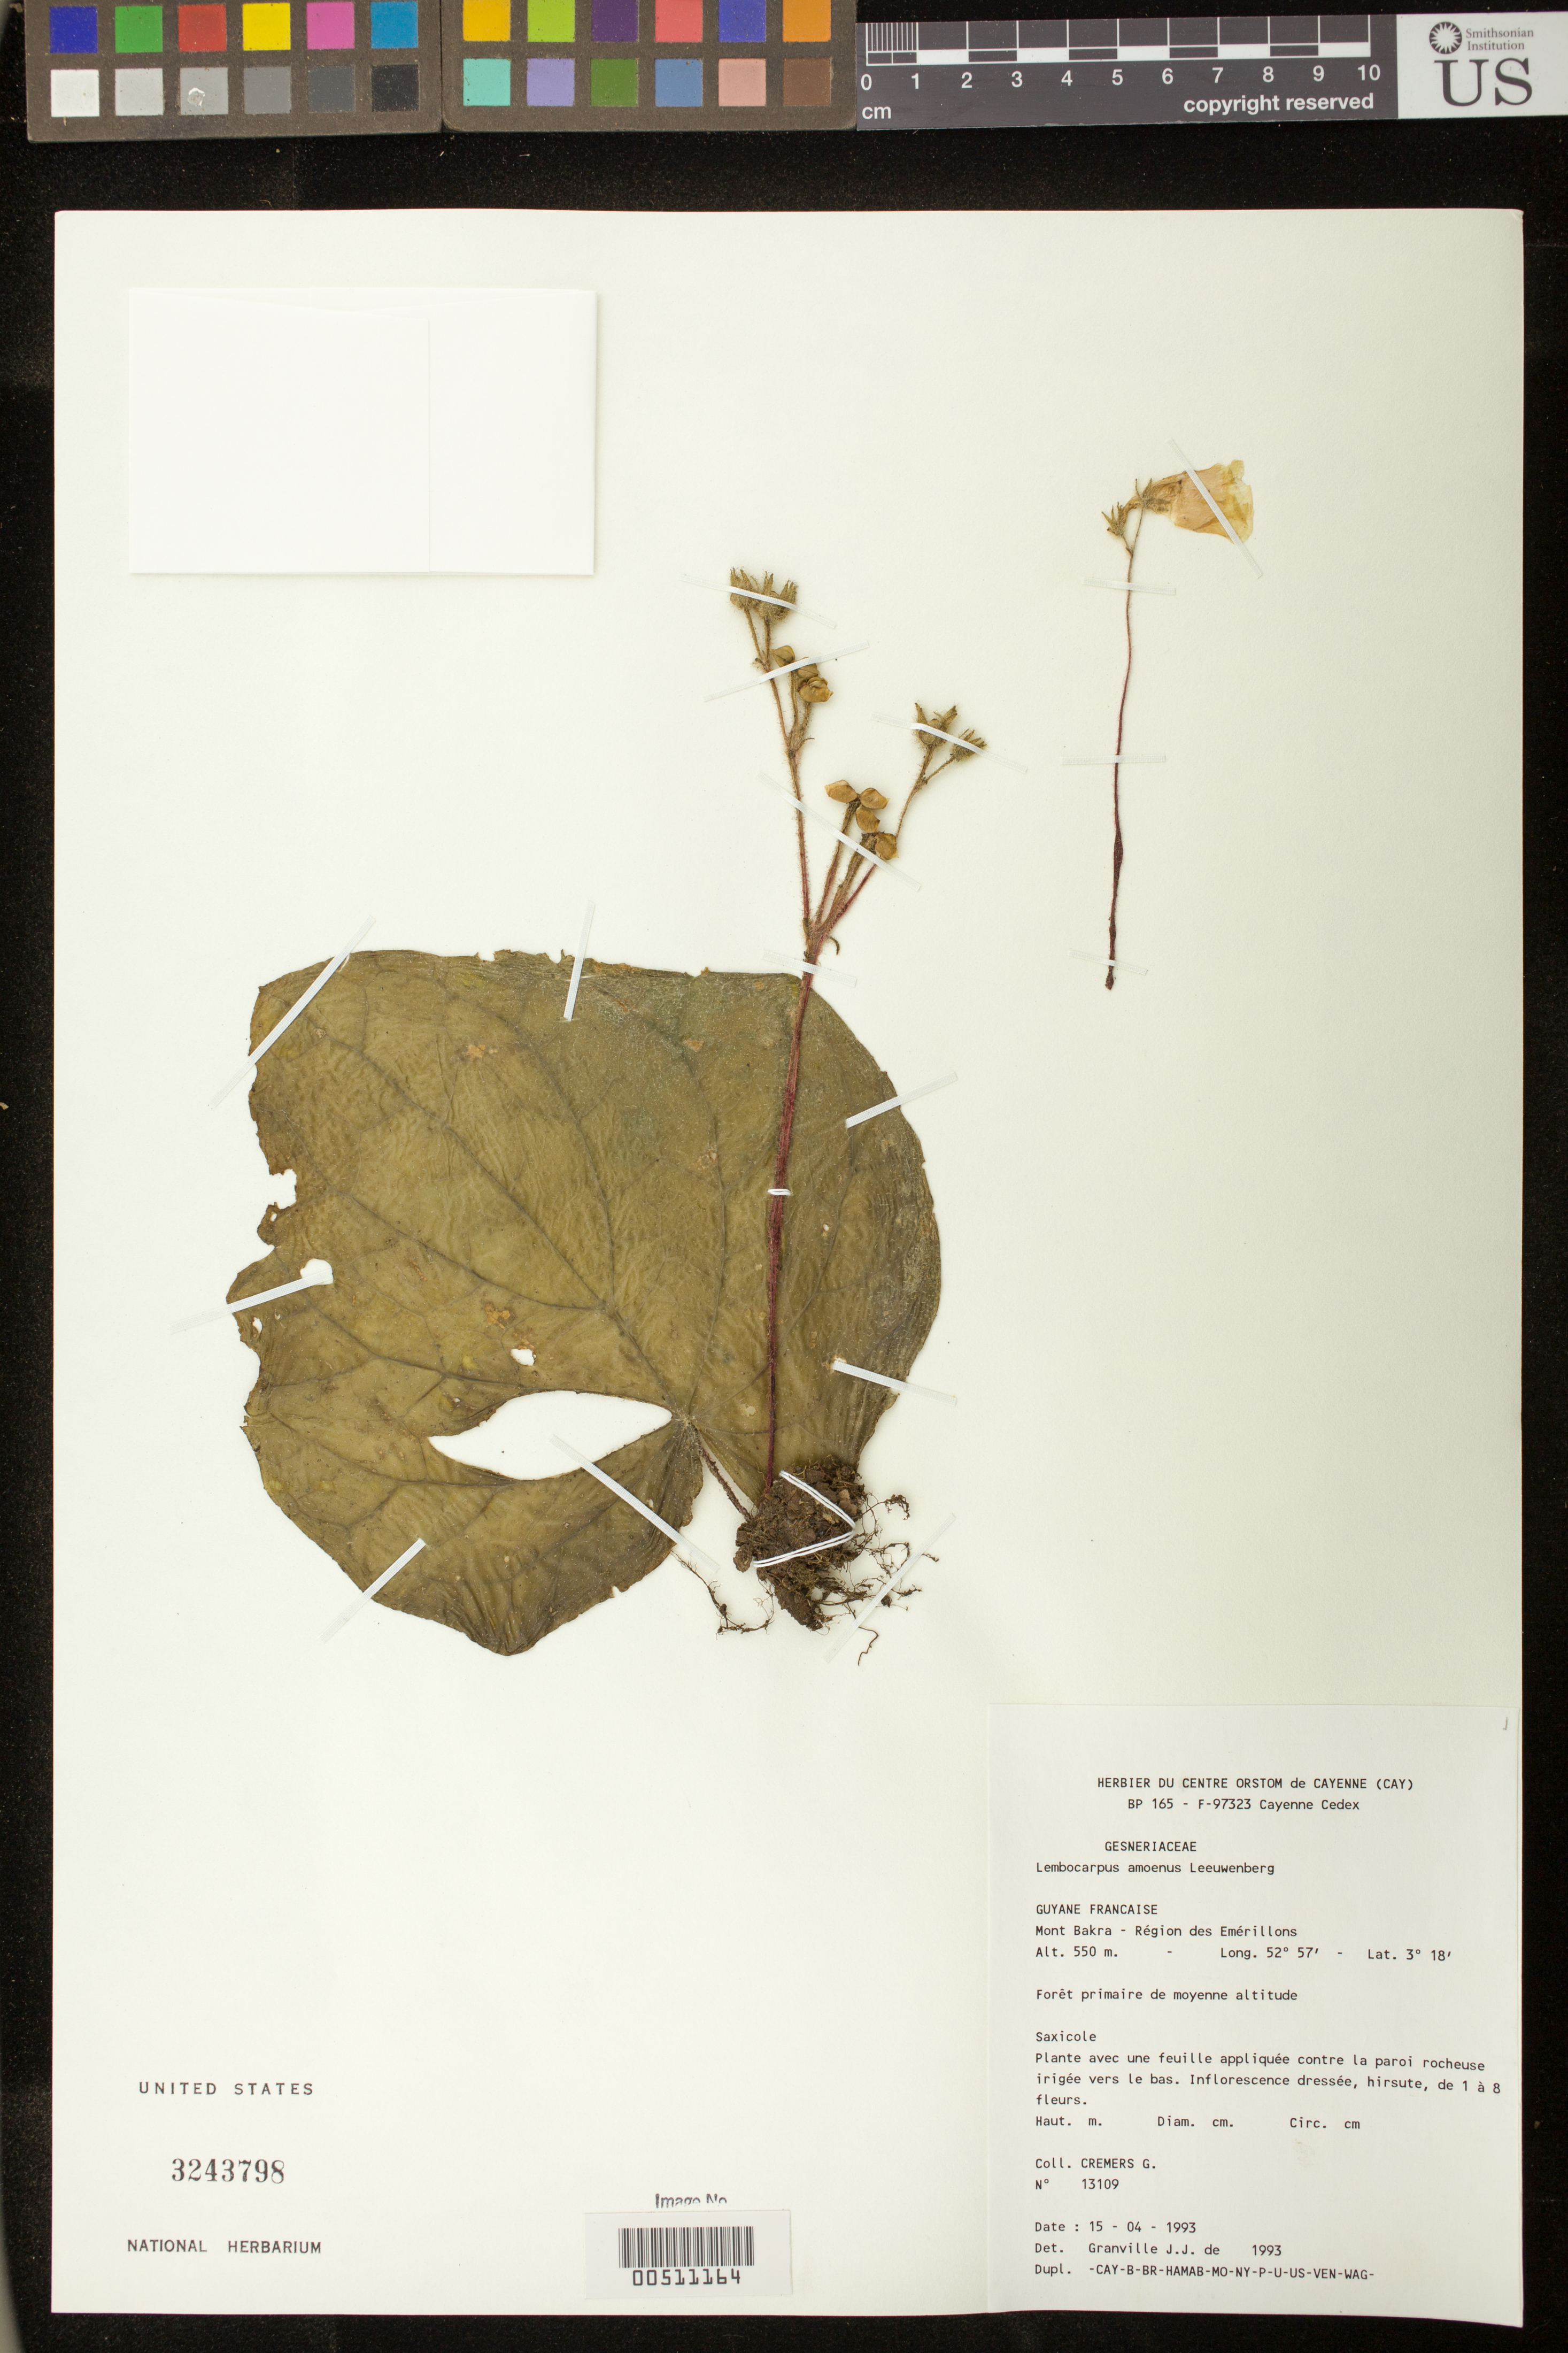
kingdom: Plantae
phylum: Tracheophyta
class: Magnoliopsida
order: Lamiales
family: Gesneriaceae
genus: Lembocarpus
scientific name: Lembocarpus amoenus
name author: Leeuwenb.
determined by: Skog, Laurence E.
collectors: G. Cremers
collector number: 13109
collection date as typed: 15 Apr 1993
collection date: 1993-04-15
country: French Guiana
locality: Mont Bakra, région des Emérillons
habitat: Forêt primaire de moyenne altitude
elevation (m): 550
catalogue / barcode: US 3243798